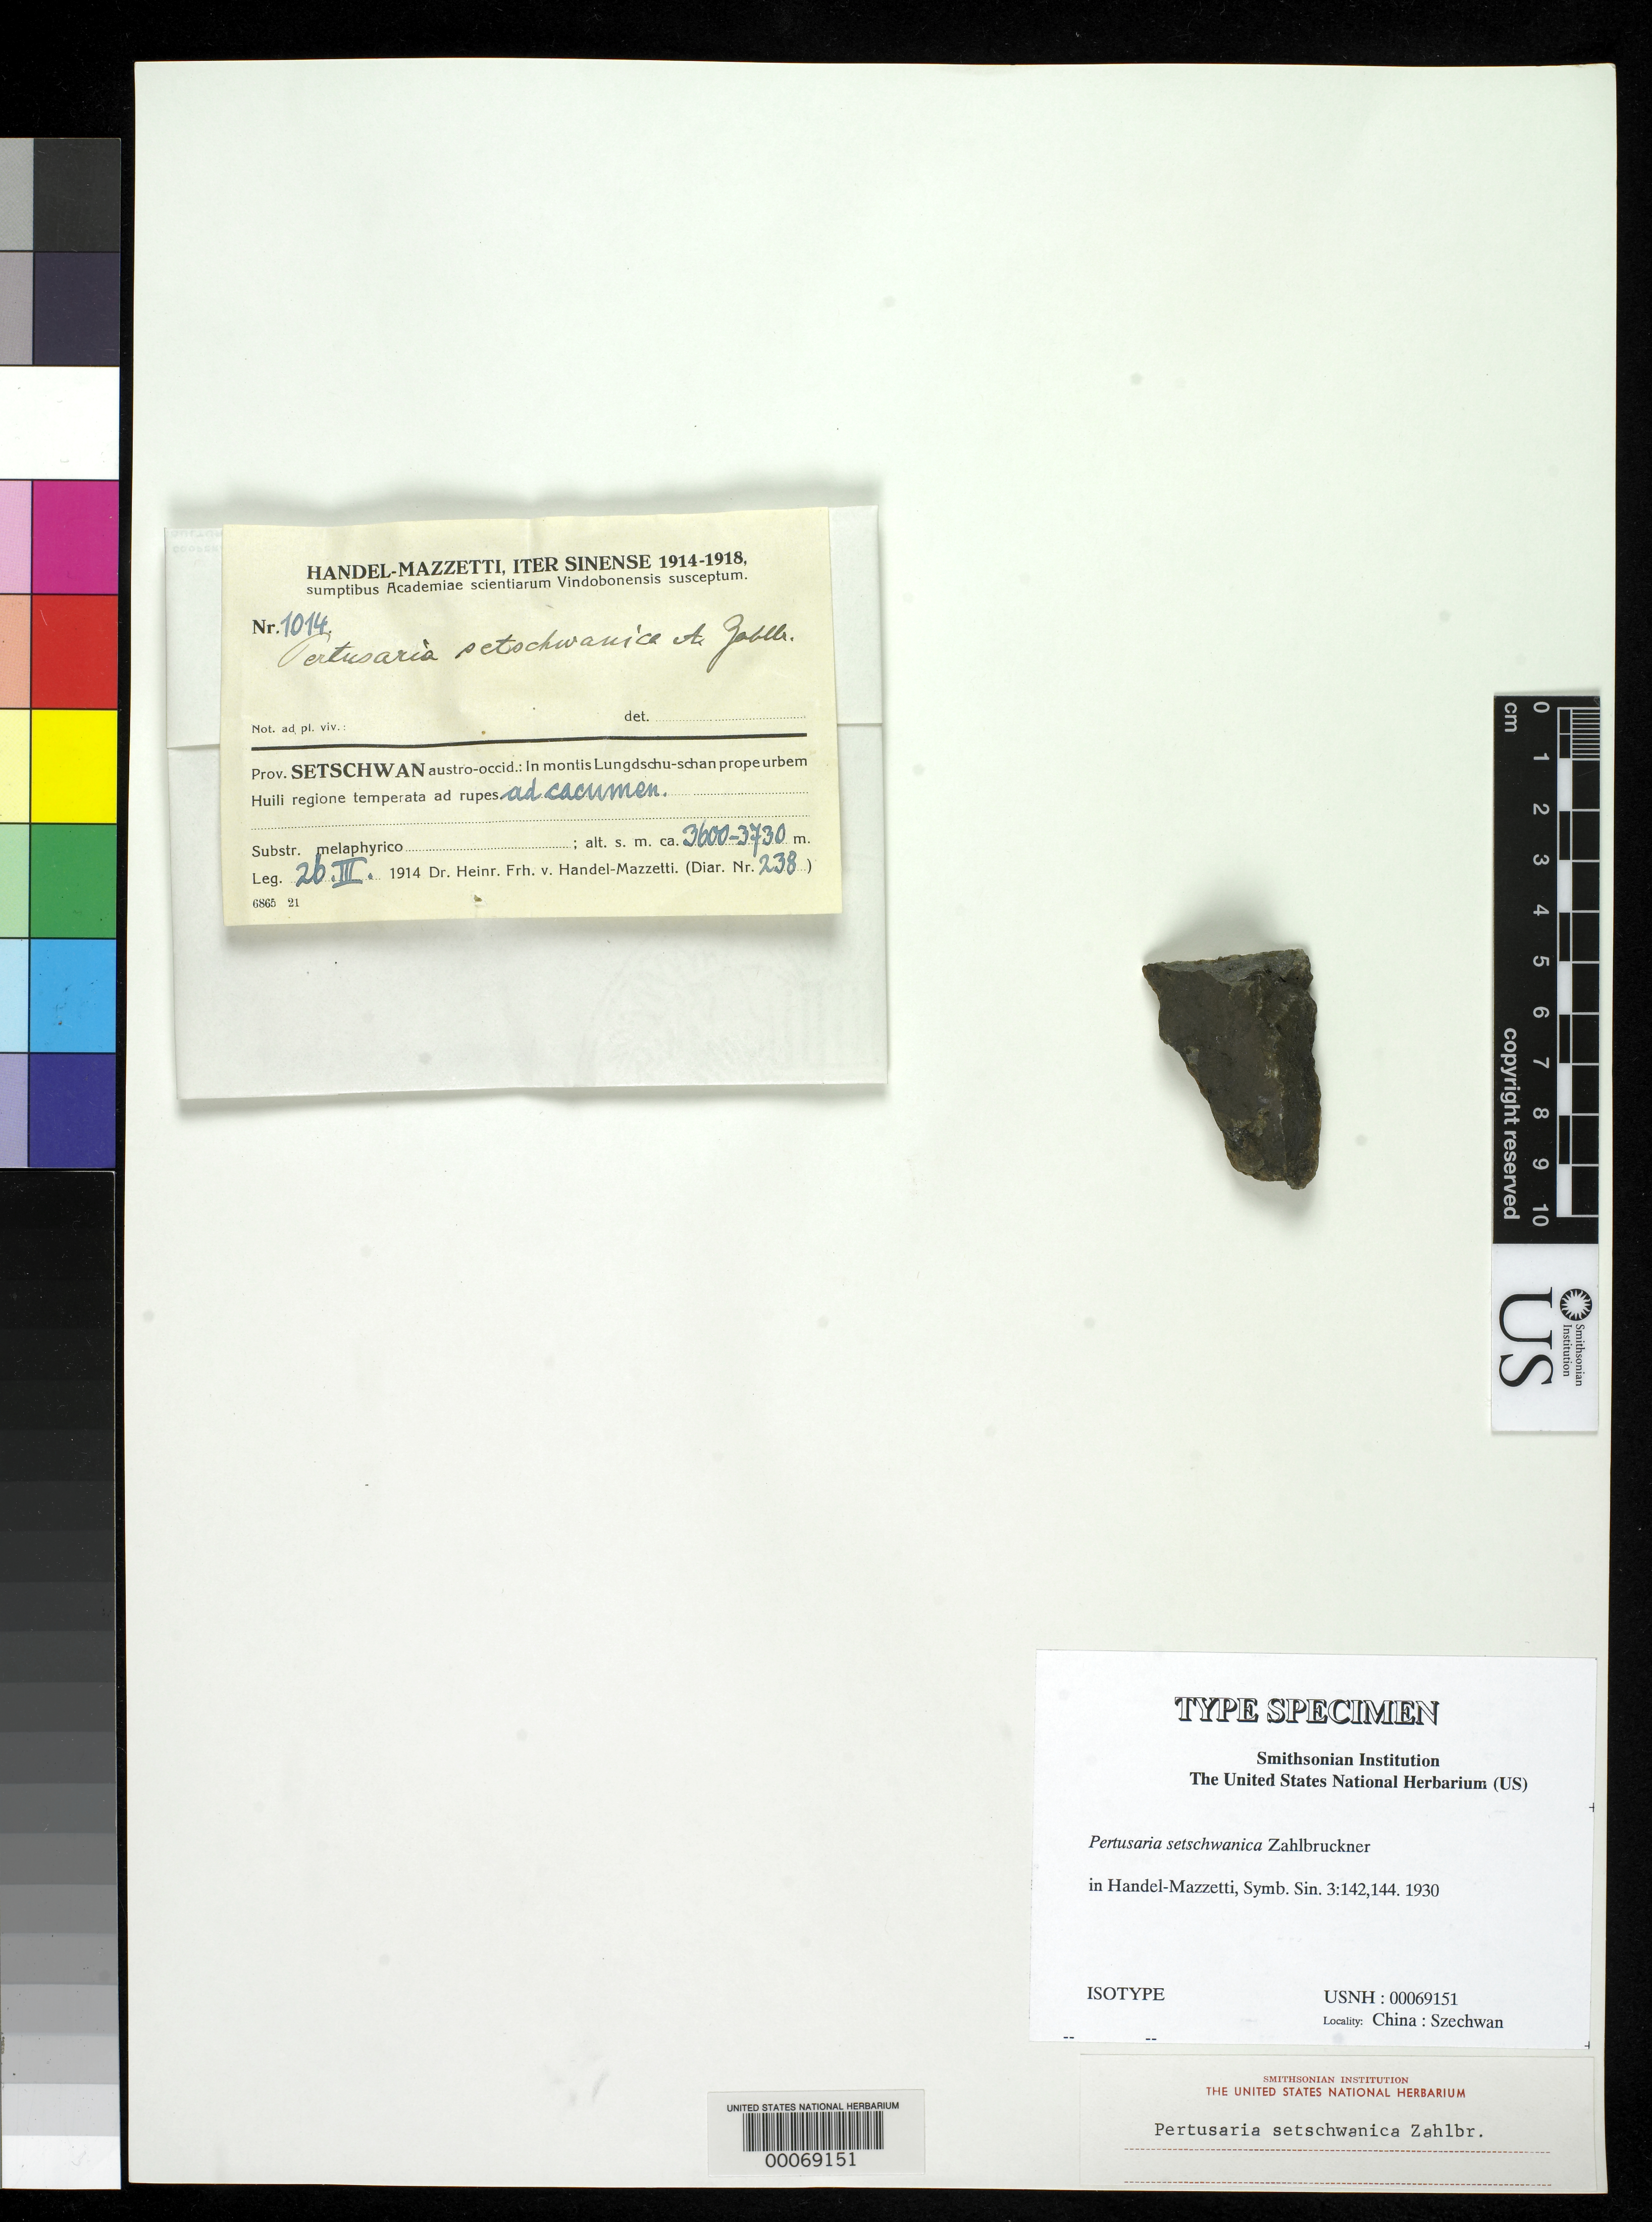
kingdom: Fungi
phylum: Ascomycota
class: Lecanoromycetes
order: Pertusariales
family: Pertusariaceae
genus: Pertusaria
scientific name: Pertusaria setschwanica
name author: Zahlbr. in Hand.-Mazz.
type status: Isotype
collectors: H. Handel-Mazzetti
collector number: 1014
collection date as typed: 26 Mar 1914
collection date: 1914-03-26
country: China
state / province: Sichuan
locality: In montis Lungdschu-schan prope urbem Huili. [On Lungdschu-shan Mountain(s) near city of Huili.]